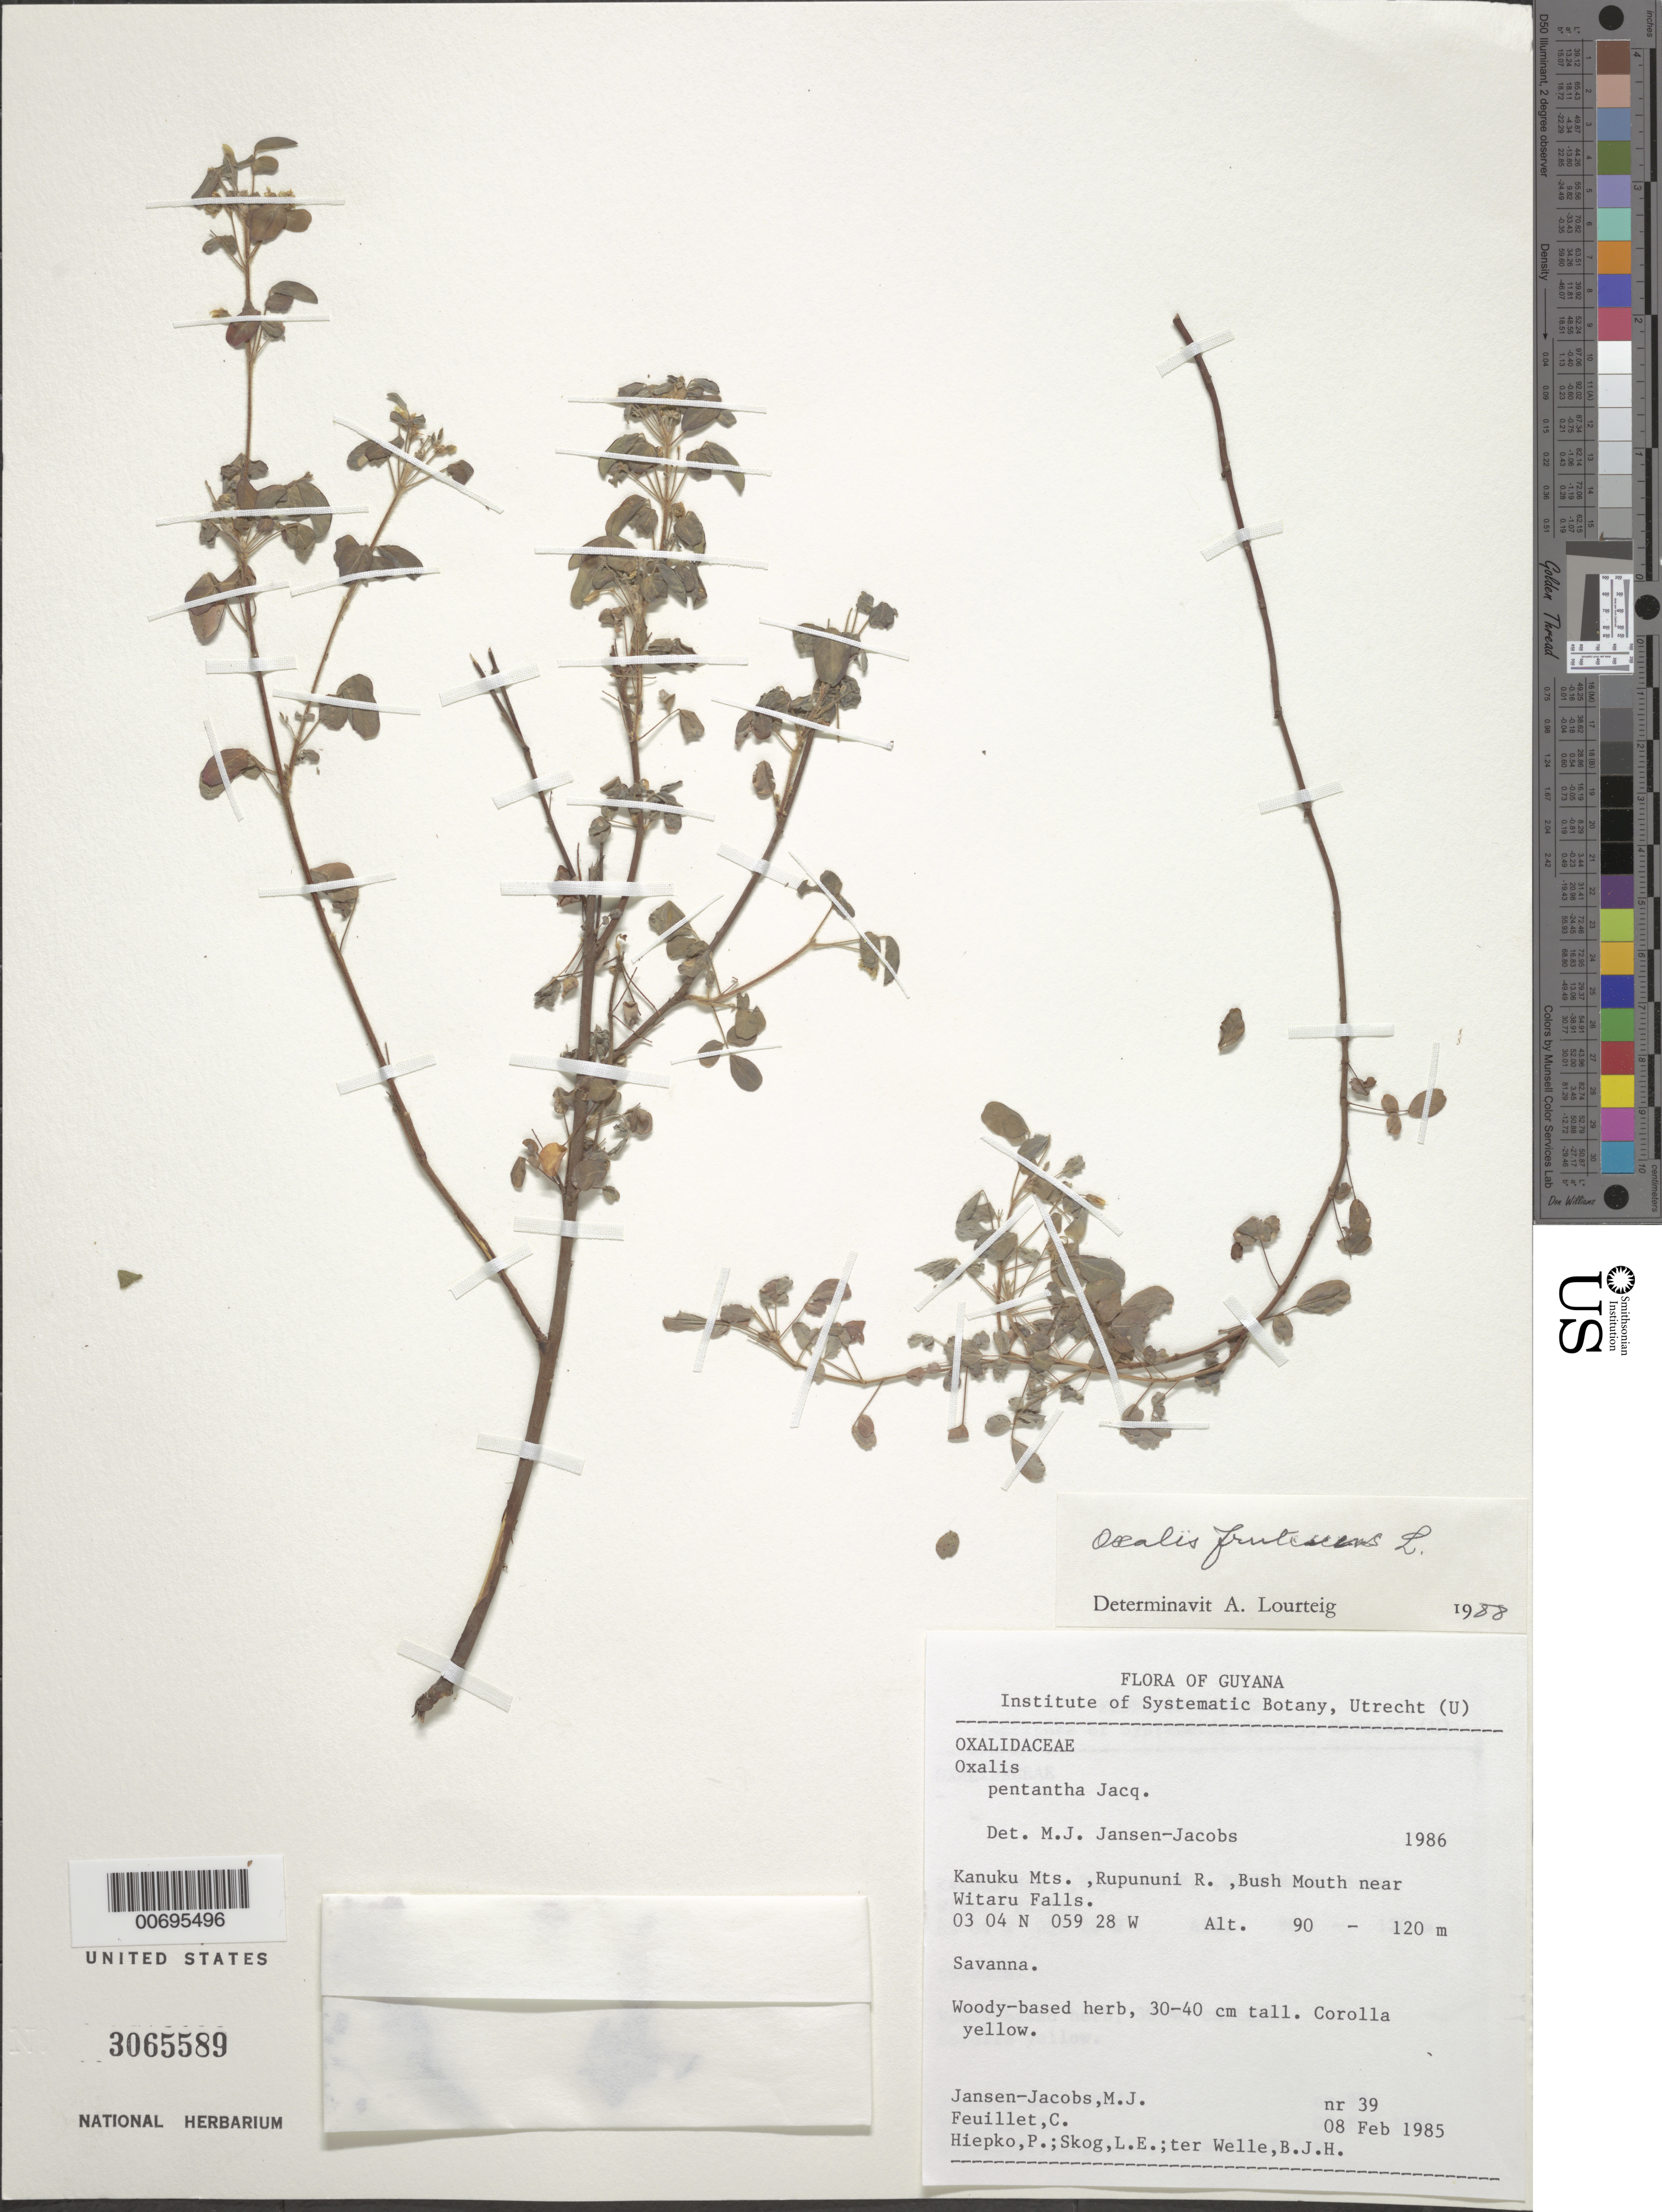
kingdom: Plantae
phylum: Tracheophyta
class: Magnoliopsida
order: Oxalidales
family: Oxalidaceae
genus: Oxalis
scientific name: Oxalis frutescens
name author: L.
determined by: Lourteig, A.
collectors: M. J. Jansen-Jacobs, C. Feuillet, P. H. Hiepko, L. E. Skog & B. Welle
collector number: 39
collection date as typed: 8-Feb-85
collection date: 1985-02-08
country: Guyana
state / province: U. Takutu-U. Essequibo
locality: Kanuku Mts., Rupununi R., Bush Mouth near Witaru Falls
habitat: Savanna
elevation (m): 90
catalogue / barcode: US 3065589